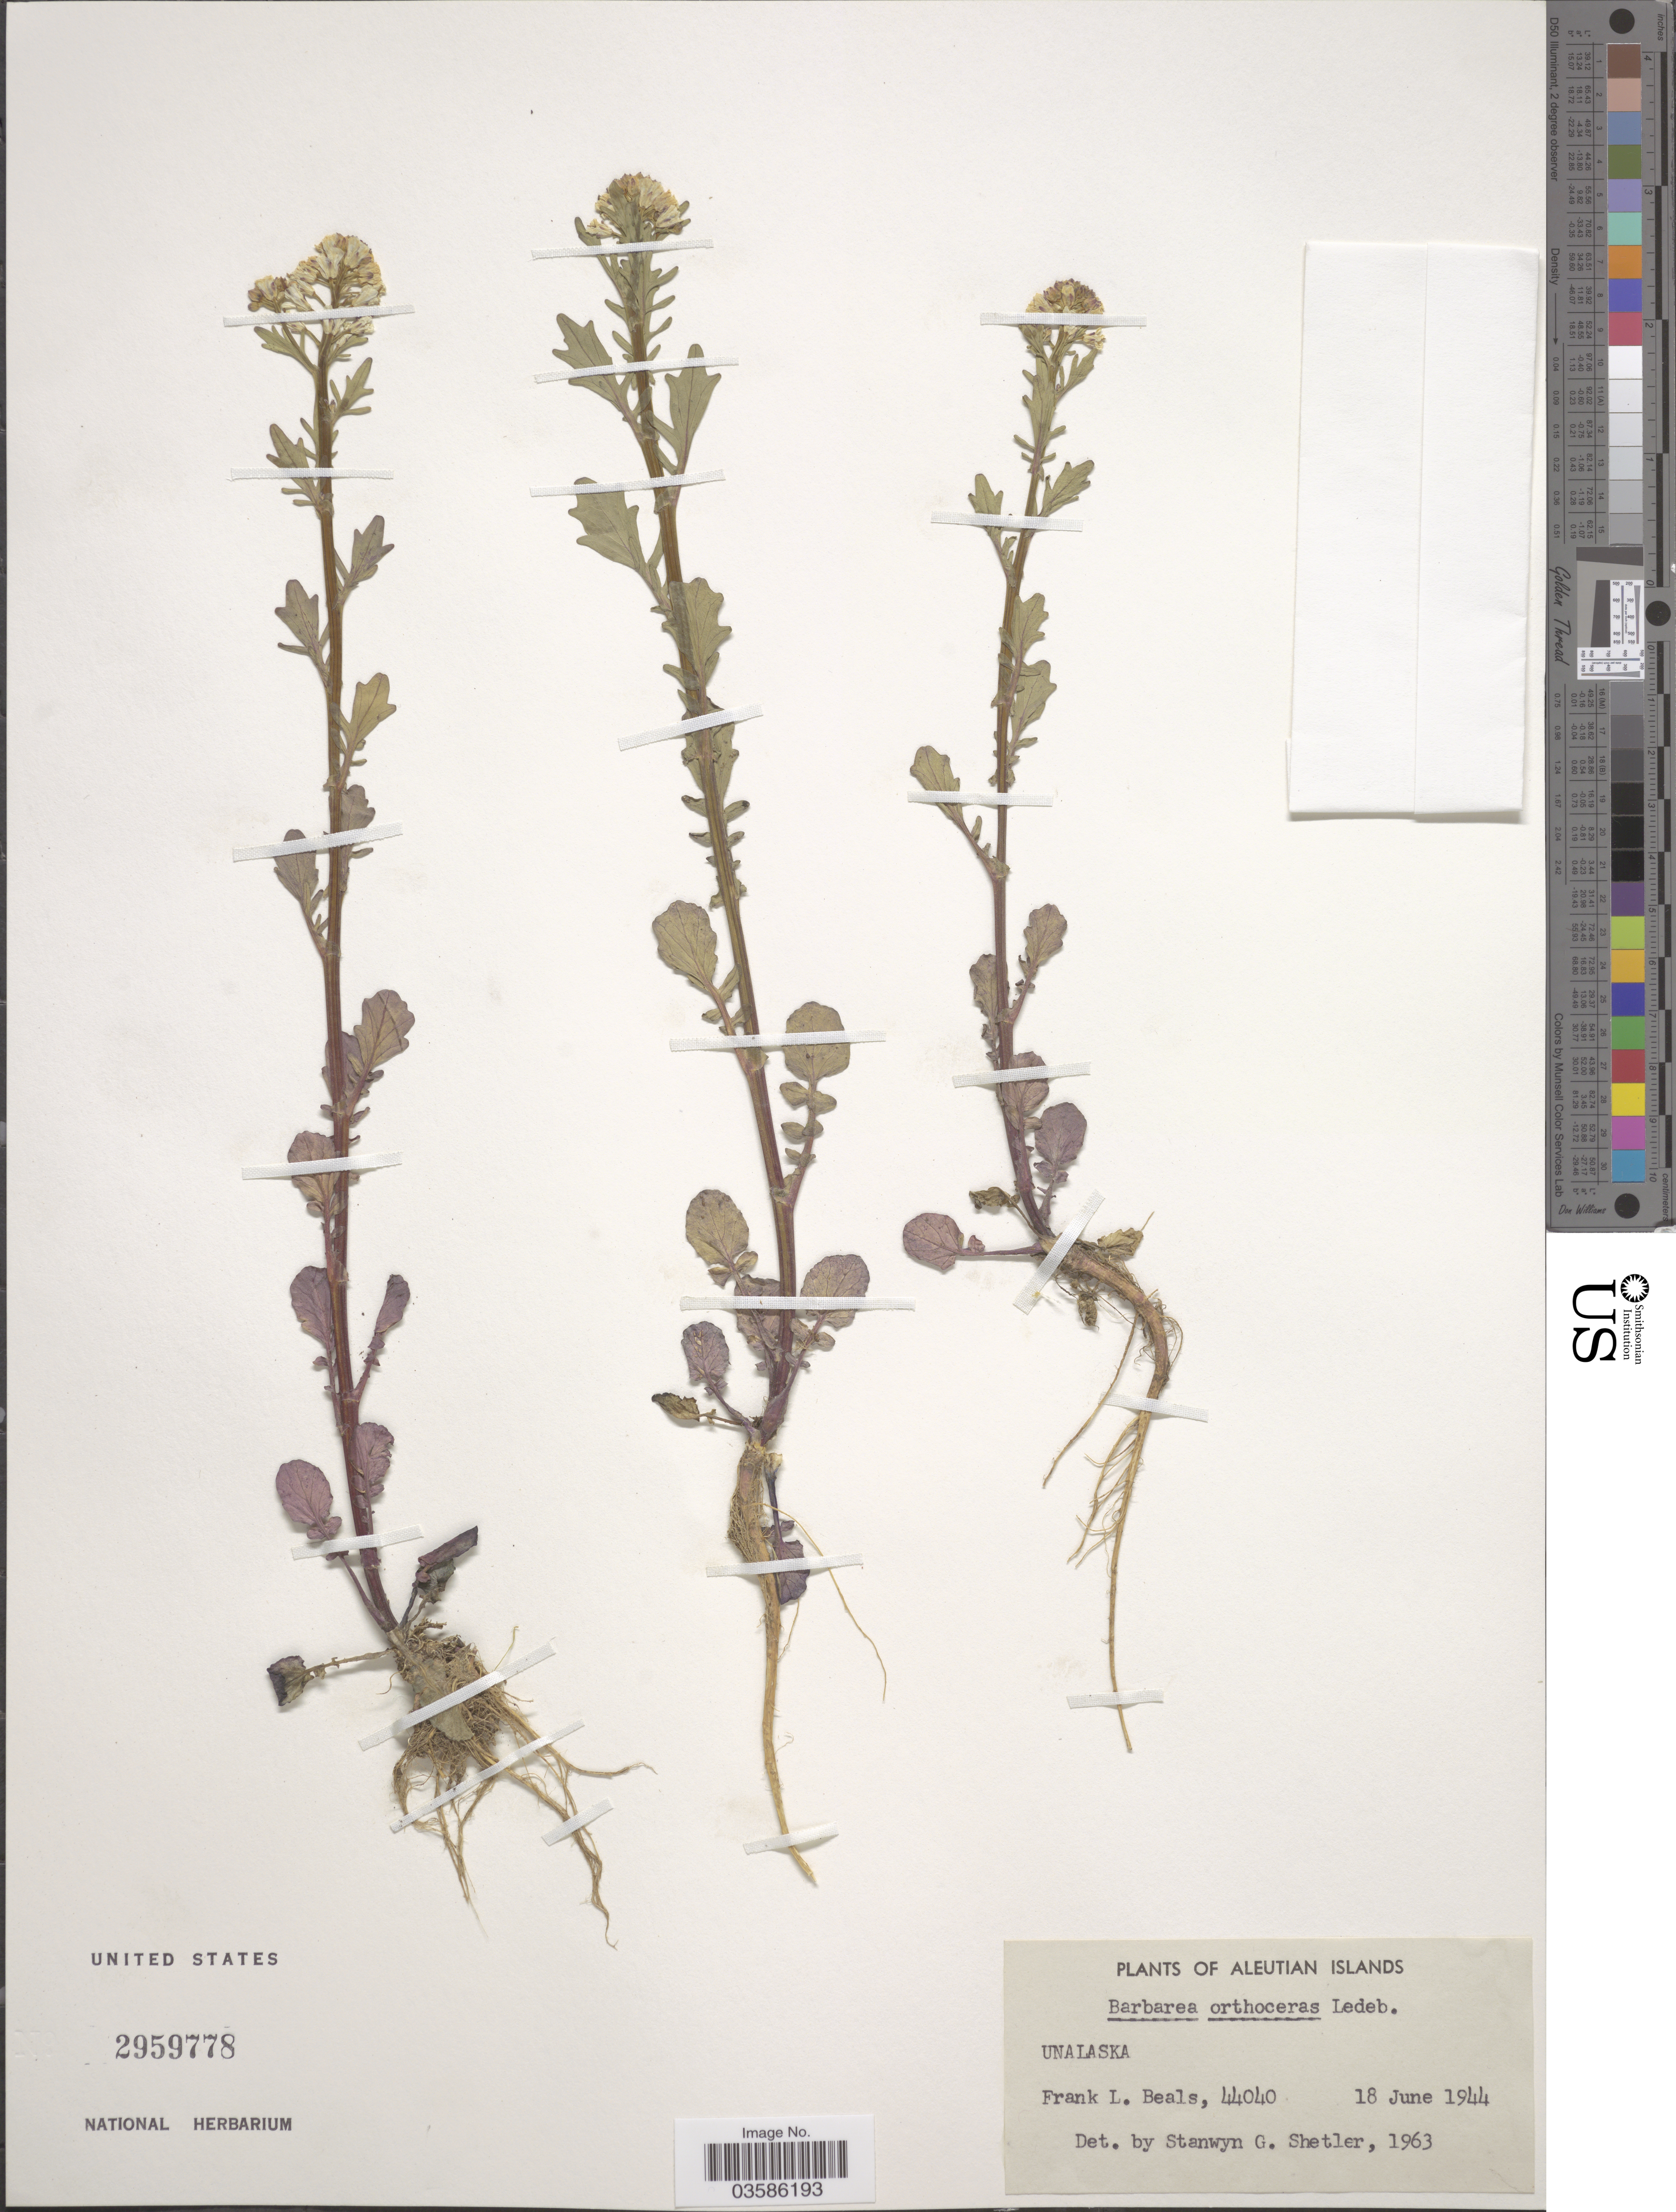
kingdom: Plantae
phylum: Tracheophyta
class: Magnoliopsida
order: Brassicales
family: Brassicaceae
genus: Barbarea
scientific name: Barbarea orthoceras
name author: Ledeb.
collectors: F. Beals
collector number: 44040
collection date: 1944-06-18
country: United States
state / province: Alaska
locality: Aleutian Islands. Unalaska.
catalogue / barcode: US 2959778